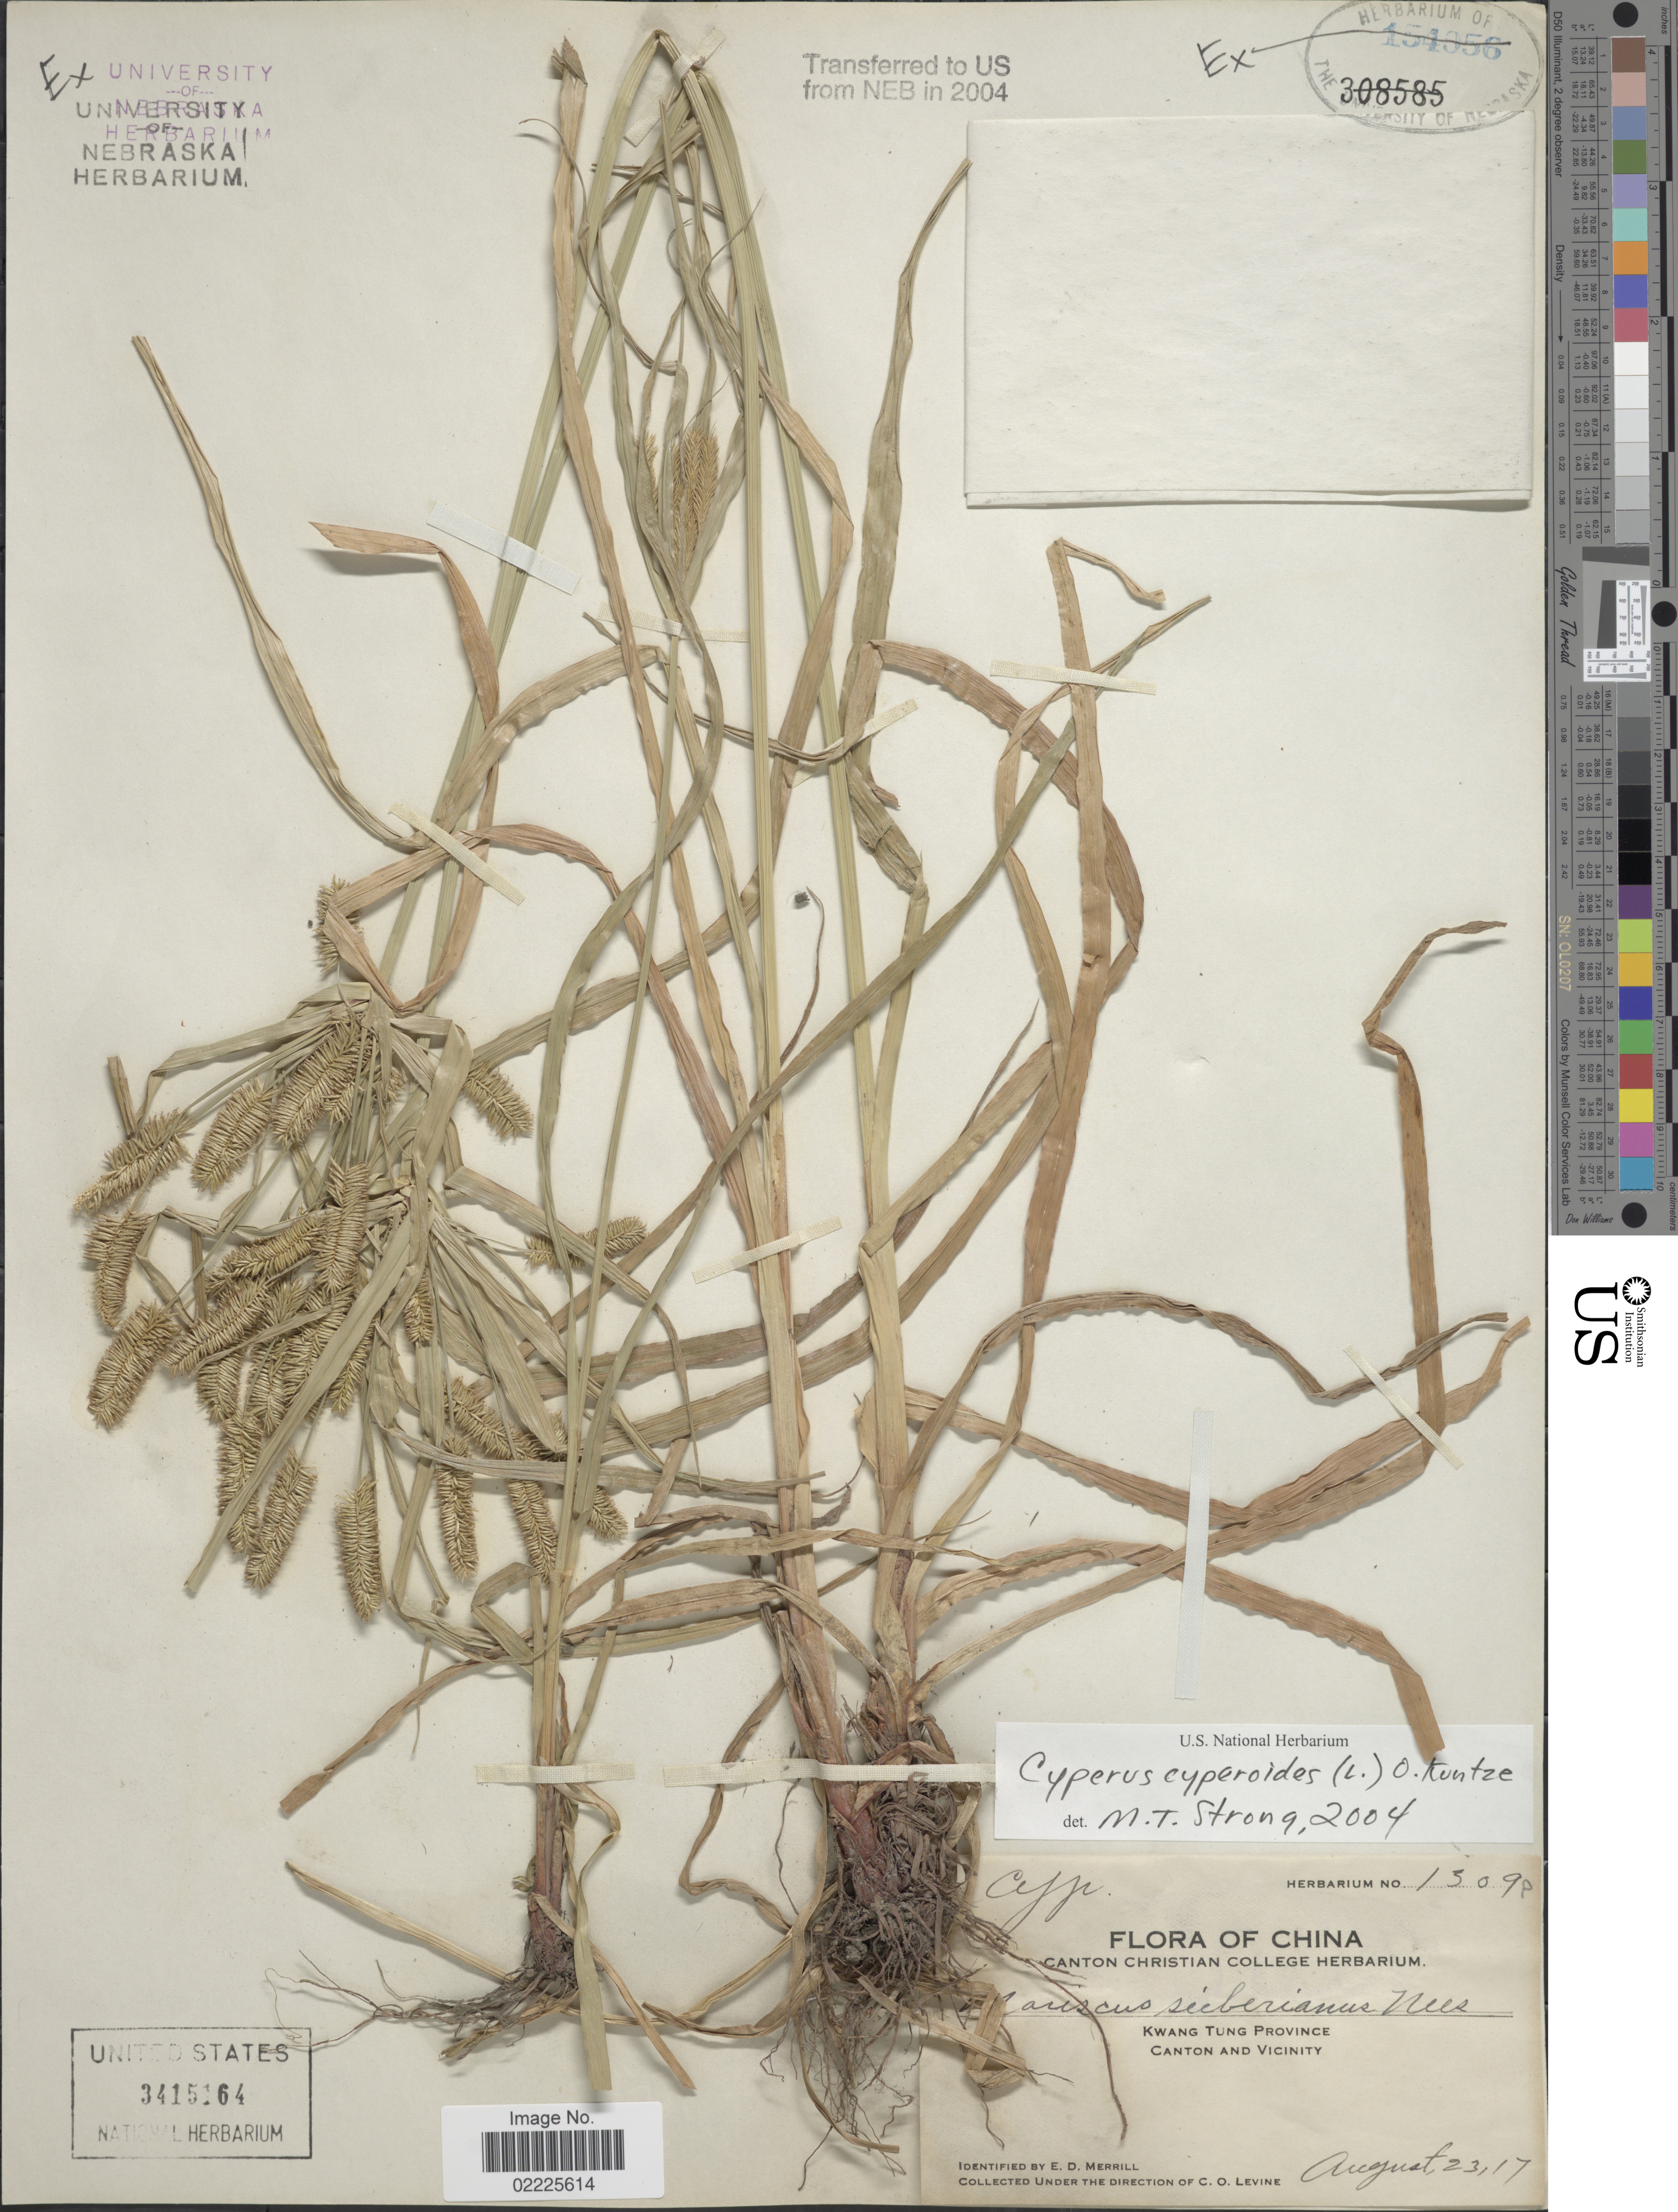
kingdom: Plantae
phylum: Tracheophyta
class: Liliopsida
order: Poales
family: Cyperaceae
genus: Cyperus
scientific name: Cyperus cyperoides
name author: (L.) Kuntze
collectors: C. O. Levine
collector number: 15098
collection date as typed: Transcribed d/m/y: 23/8/17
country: China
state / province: Guangdong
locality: Kwang Tung Province, Canton and vicinity.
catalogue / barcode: US 3415164